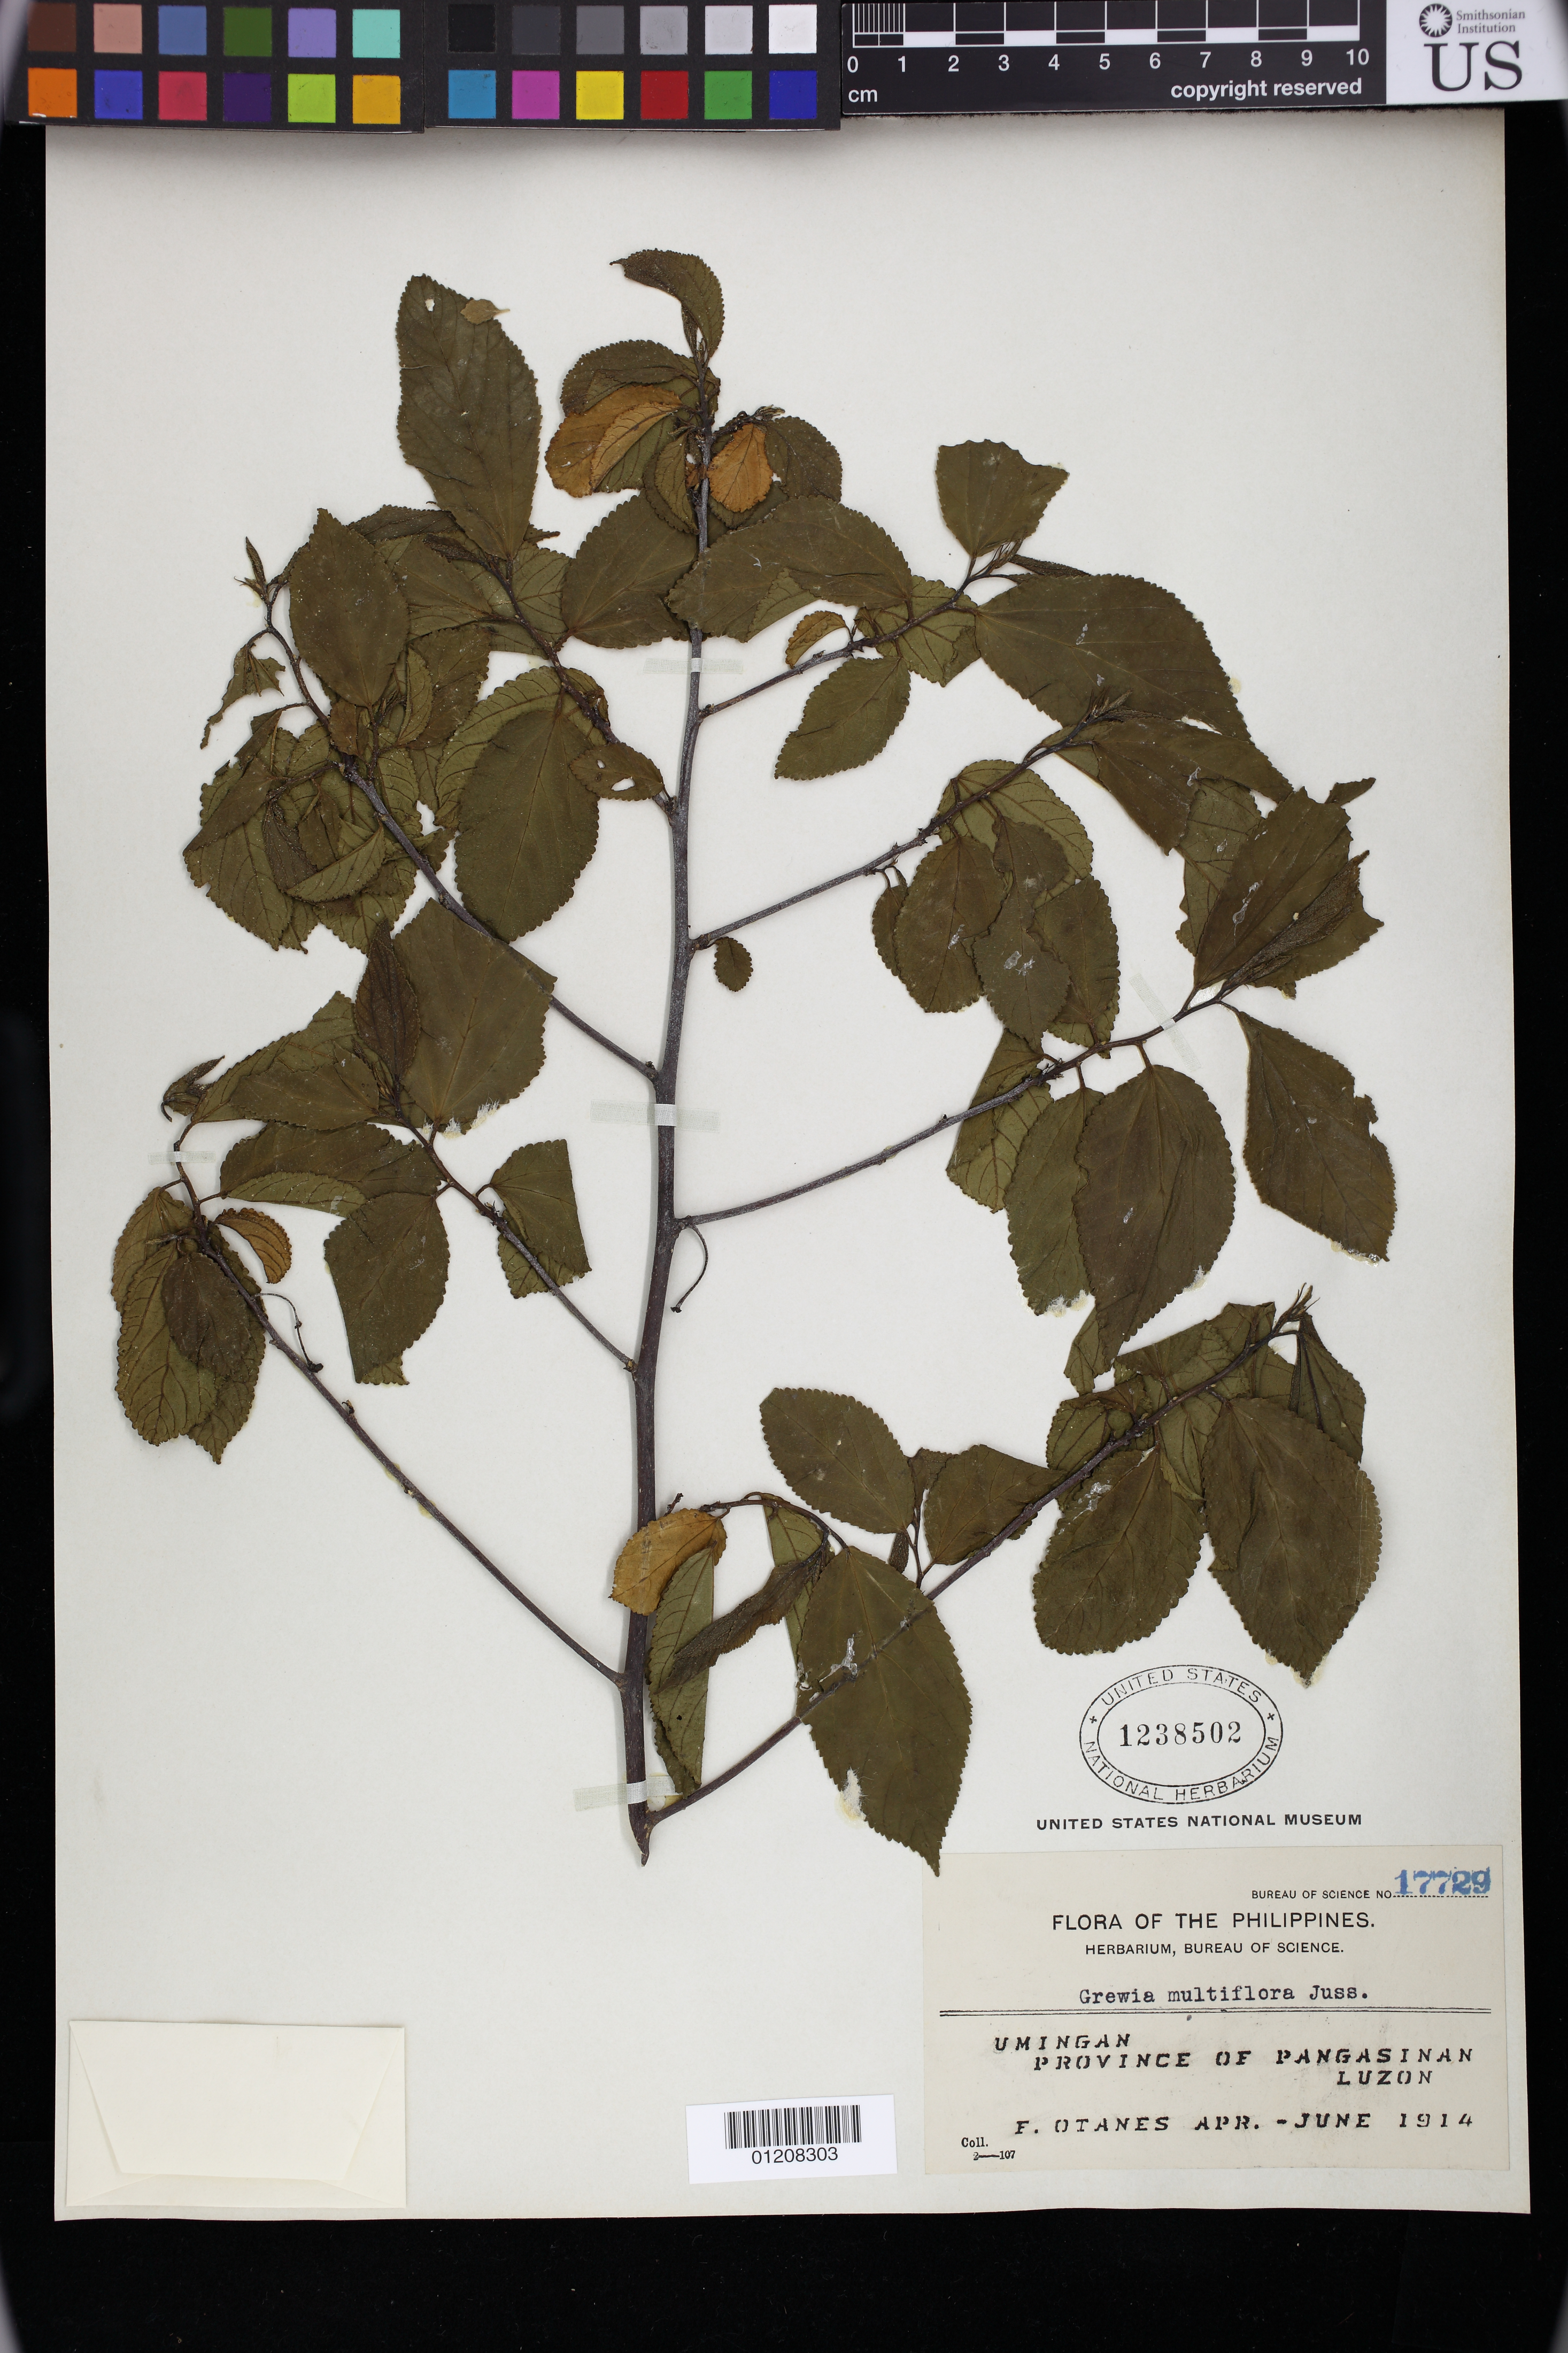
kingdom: Plantae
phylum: Tracheophyta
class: Magnoliopsida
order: Malvales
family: Malvaceae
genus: Grewia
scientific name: Grewia multiflora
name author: Juss.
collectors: F. Otanes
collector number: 107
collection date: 1914-04/1914-06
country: Philippines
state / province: Ilocos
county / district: Pangasinan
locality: Umingan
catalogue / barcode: US 1238502